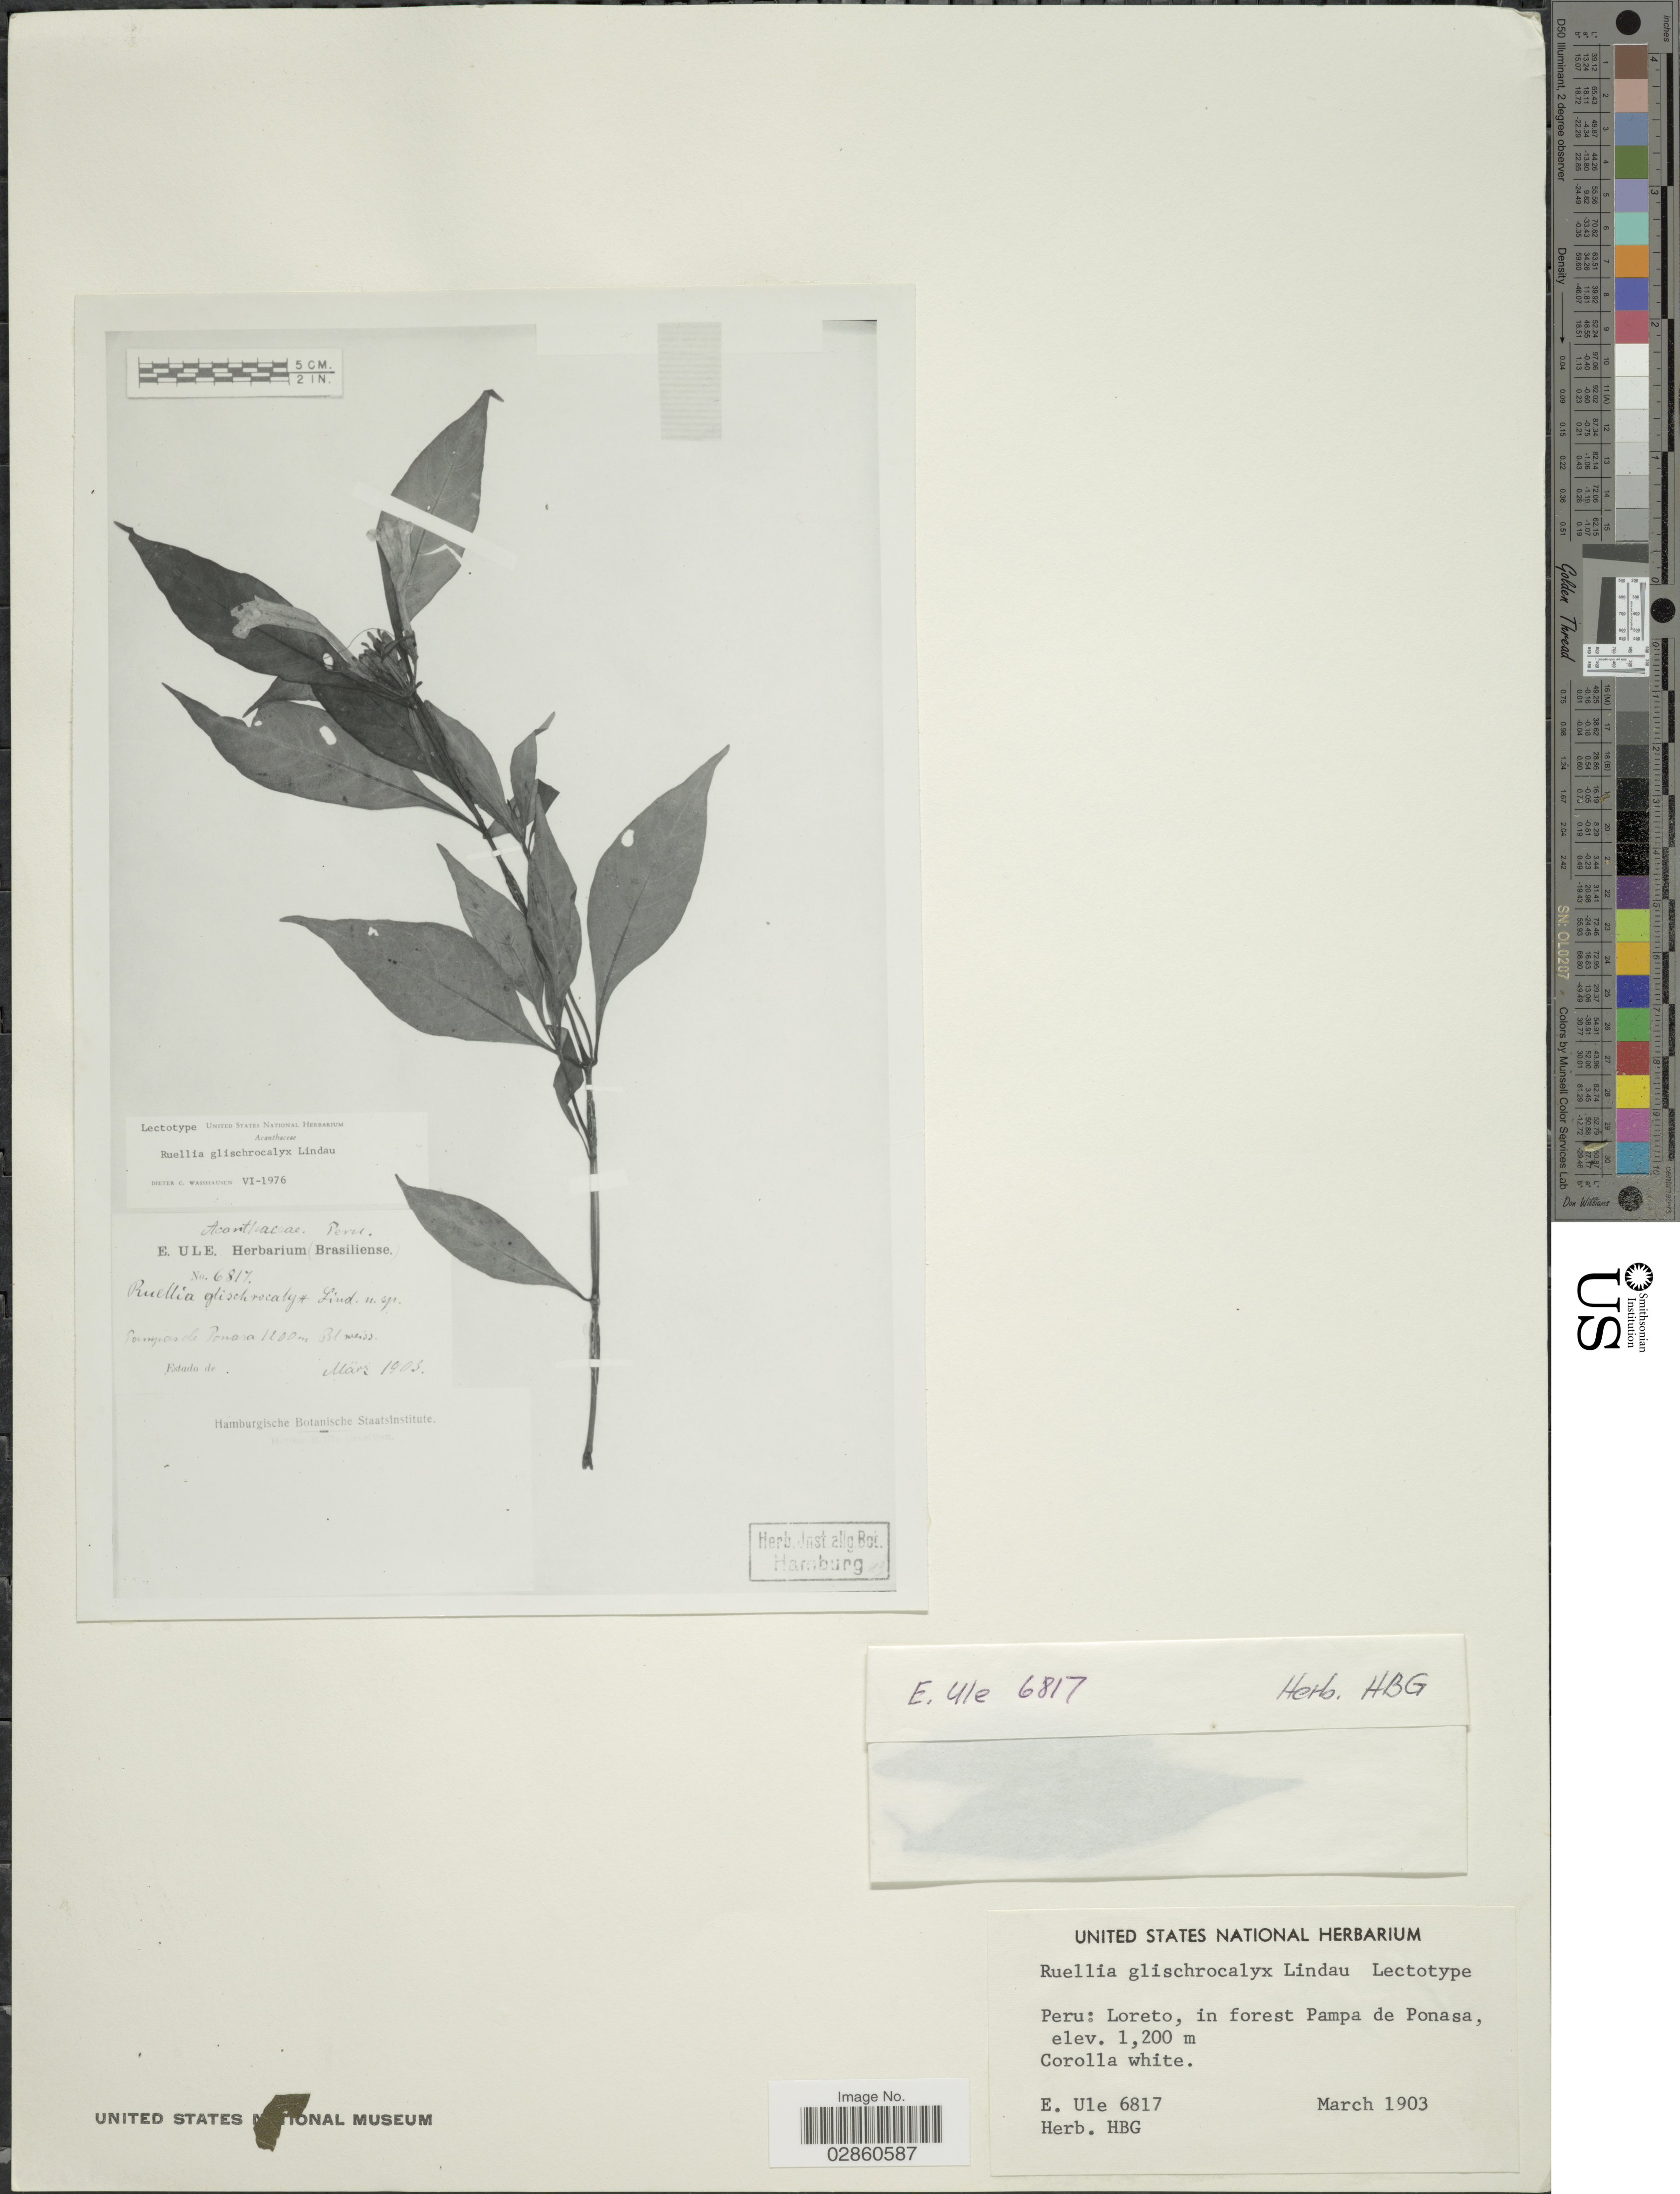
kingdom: Plantae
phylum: Tracheophyta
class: Magnoliopsida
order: Lamiales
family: Acanthaceae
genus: Ruellia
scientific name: Ruellia glischrocalyx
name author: Lindau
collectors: E. H. Ule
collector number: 6817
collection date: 1903-03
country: Peru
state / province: Loreto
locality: In forest Pampa de Ponasa.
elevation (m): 1200